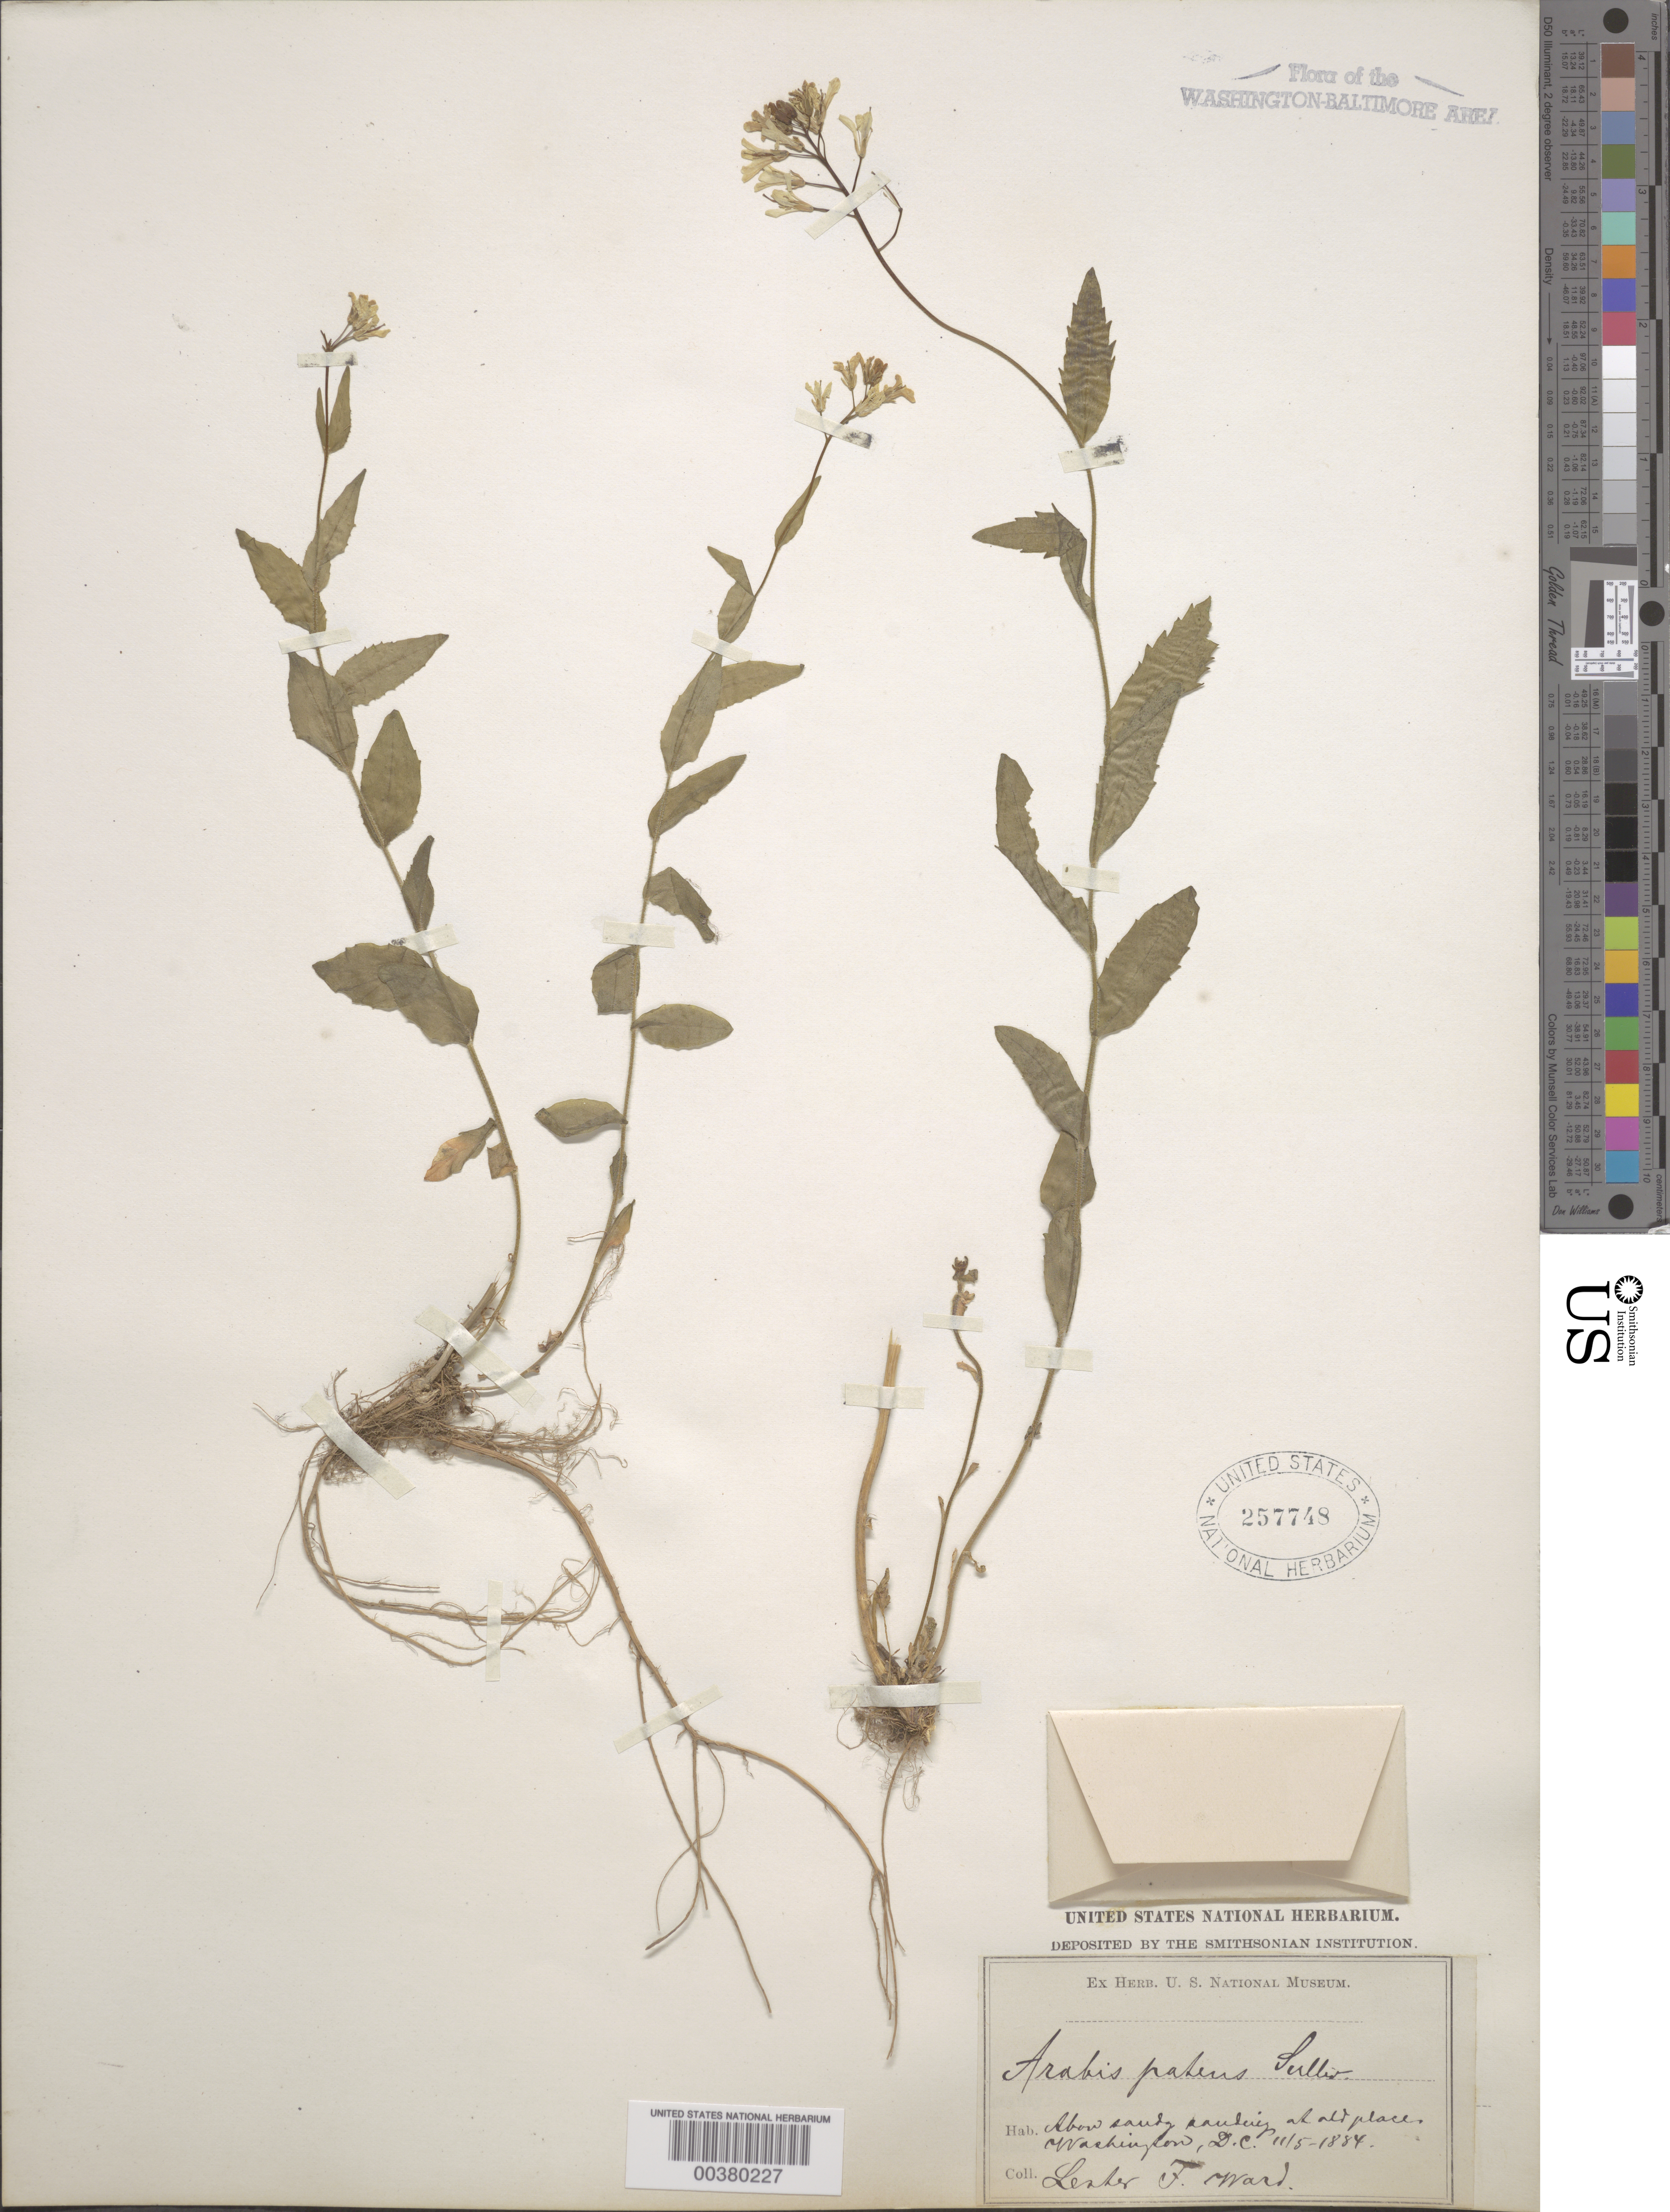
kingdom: Plantae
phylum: Tracheophyta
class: Magnoliopsida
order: Brassicales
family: Brassicaceae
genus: Arabis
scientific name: Arabis patens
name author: Sull.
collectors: L. F. Ward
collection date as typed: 11 May 1884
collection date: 1884-05-11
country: United States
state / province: Maryland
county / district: Montgomery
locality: Sandy Landing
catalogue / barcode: US 257748